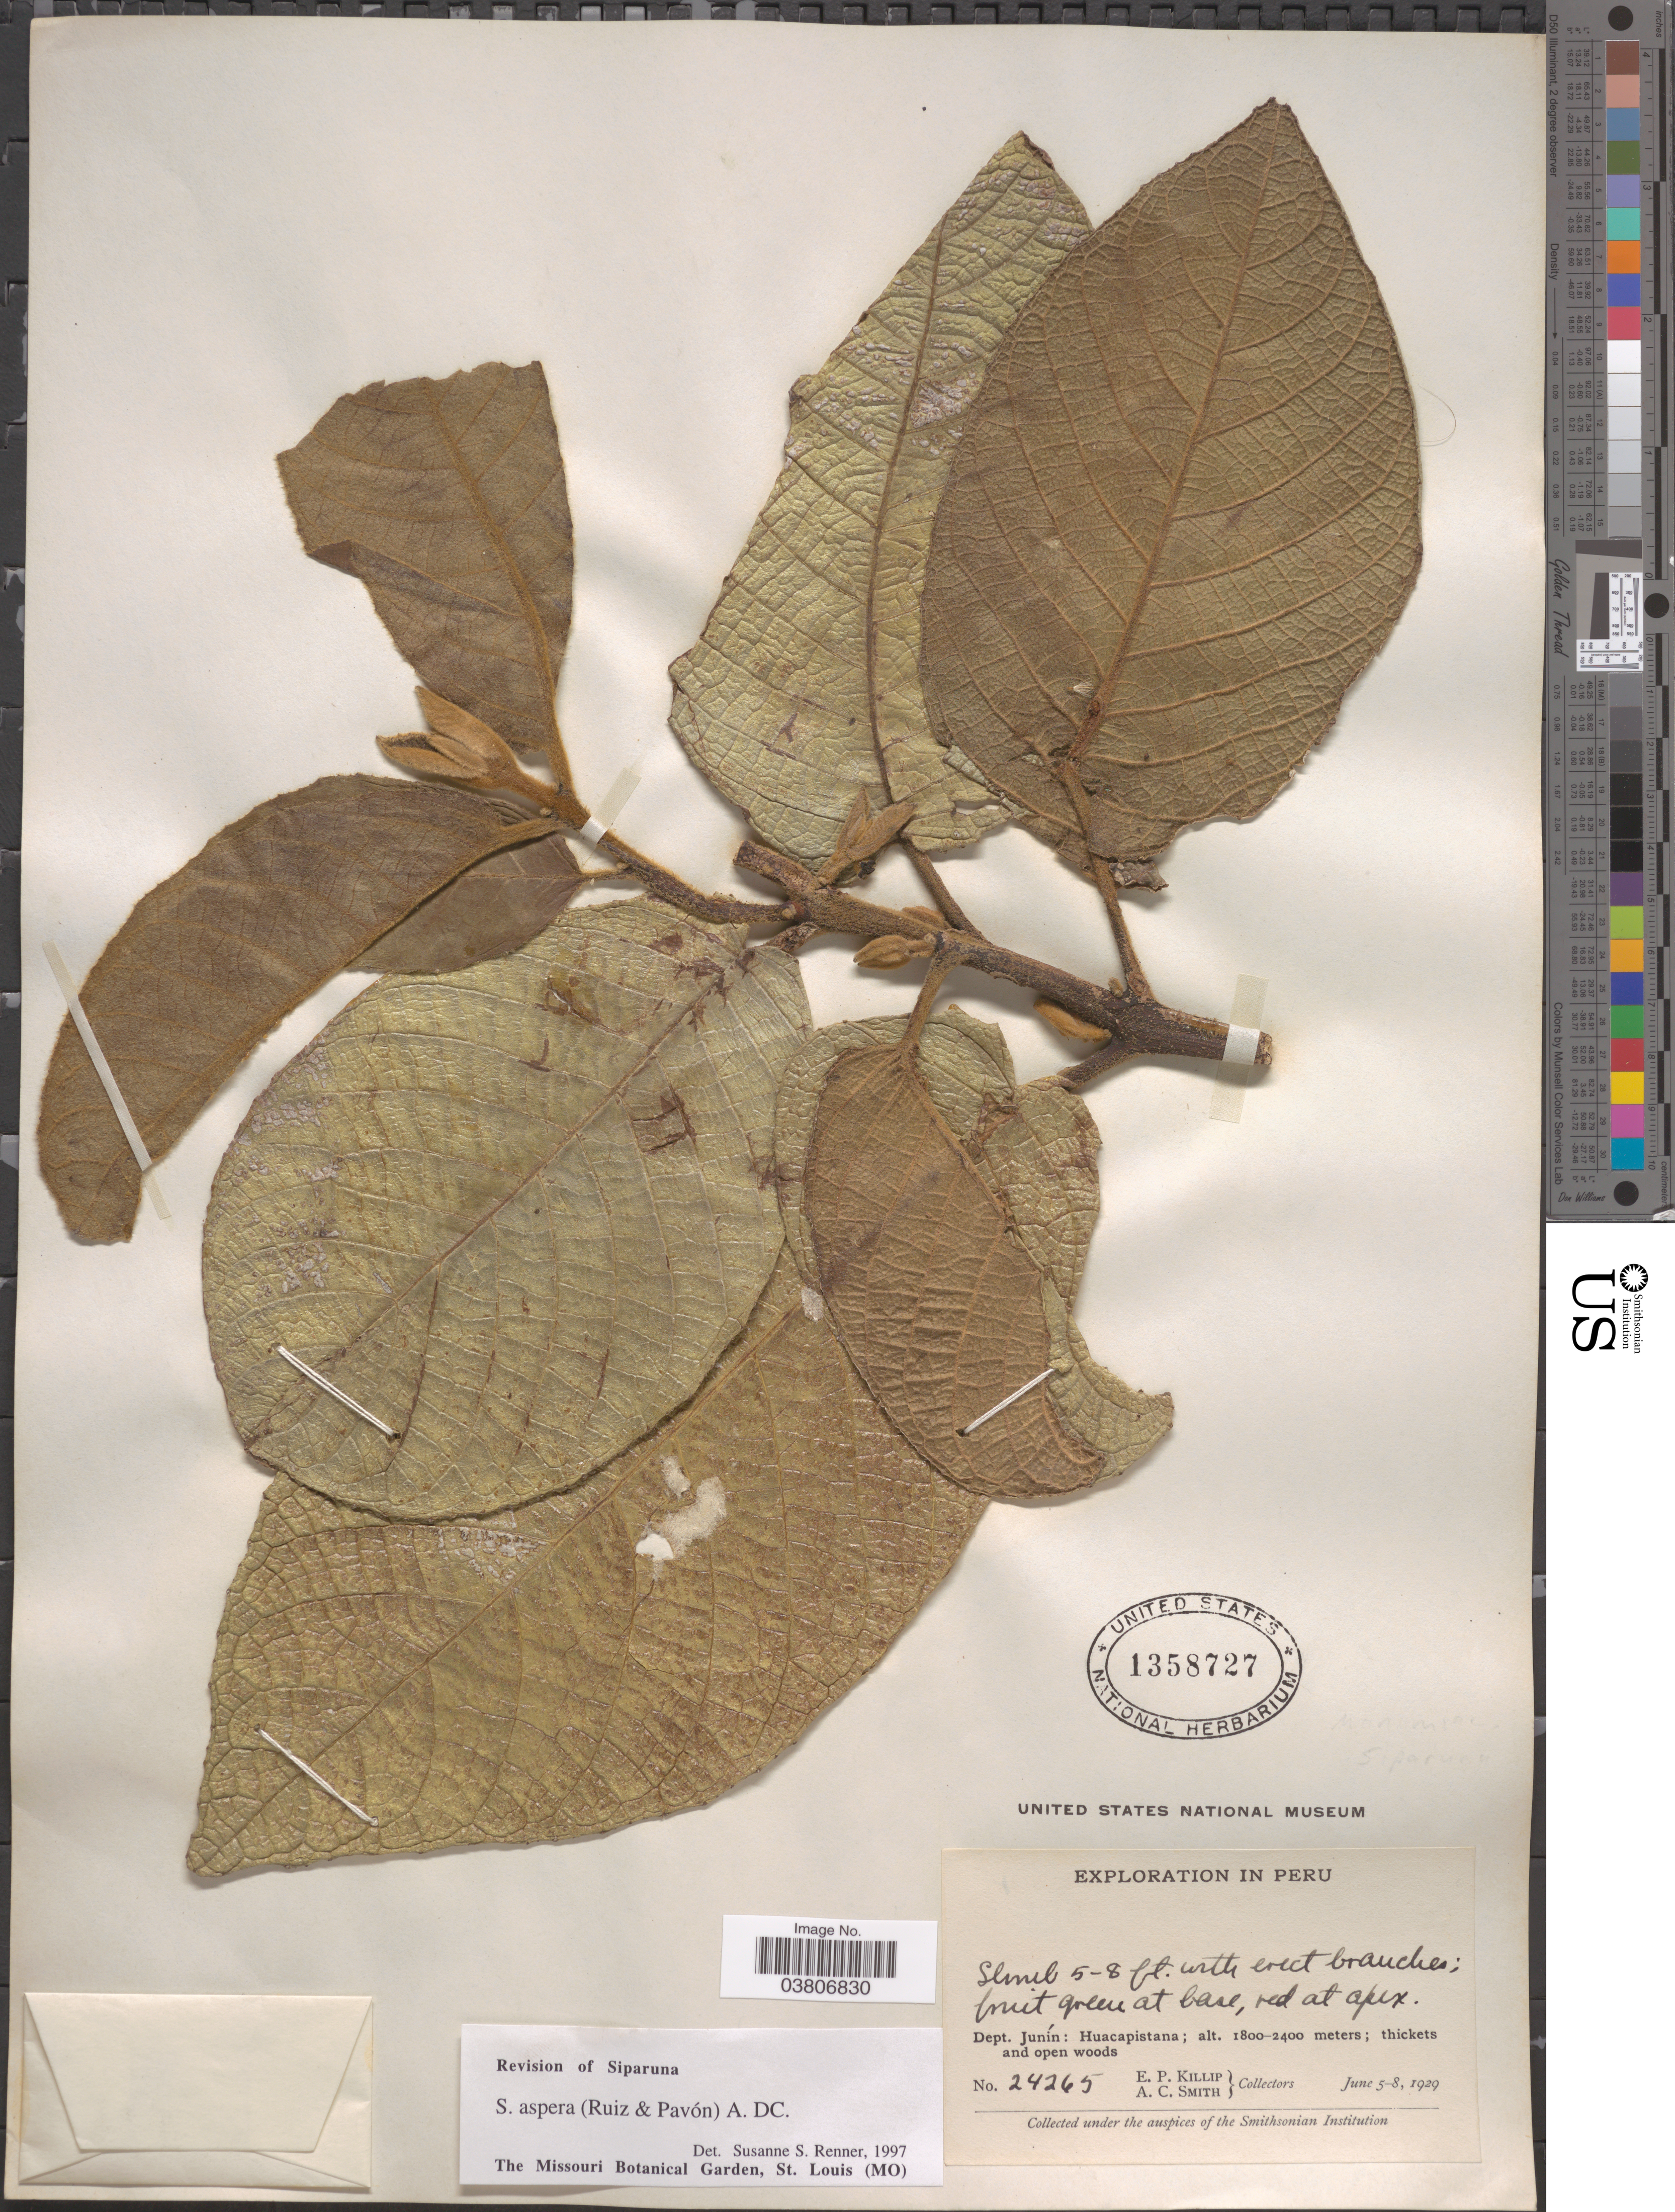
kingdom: Plantae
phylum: Tracheophyta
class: Magnoliopsida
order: Laurales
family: Siparunaceae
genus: Siparuna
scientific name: Siparuna aspera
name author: (Ruiz & Pav.) A. DC.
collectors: E. P. Killip & A. C. Smith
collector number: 24265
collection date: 1929-06-05/1929-06-08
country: Peru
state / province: Junín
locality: Dept. Junín: Huacapistana.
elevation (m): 1800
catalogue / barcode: US 1358727